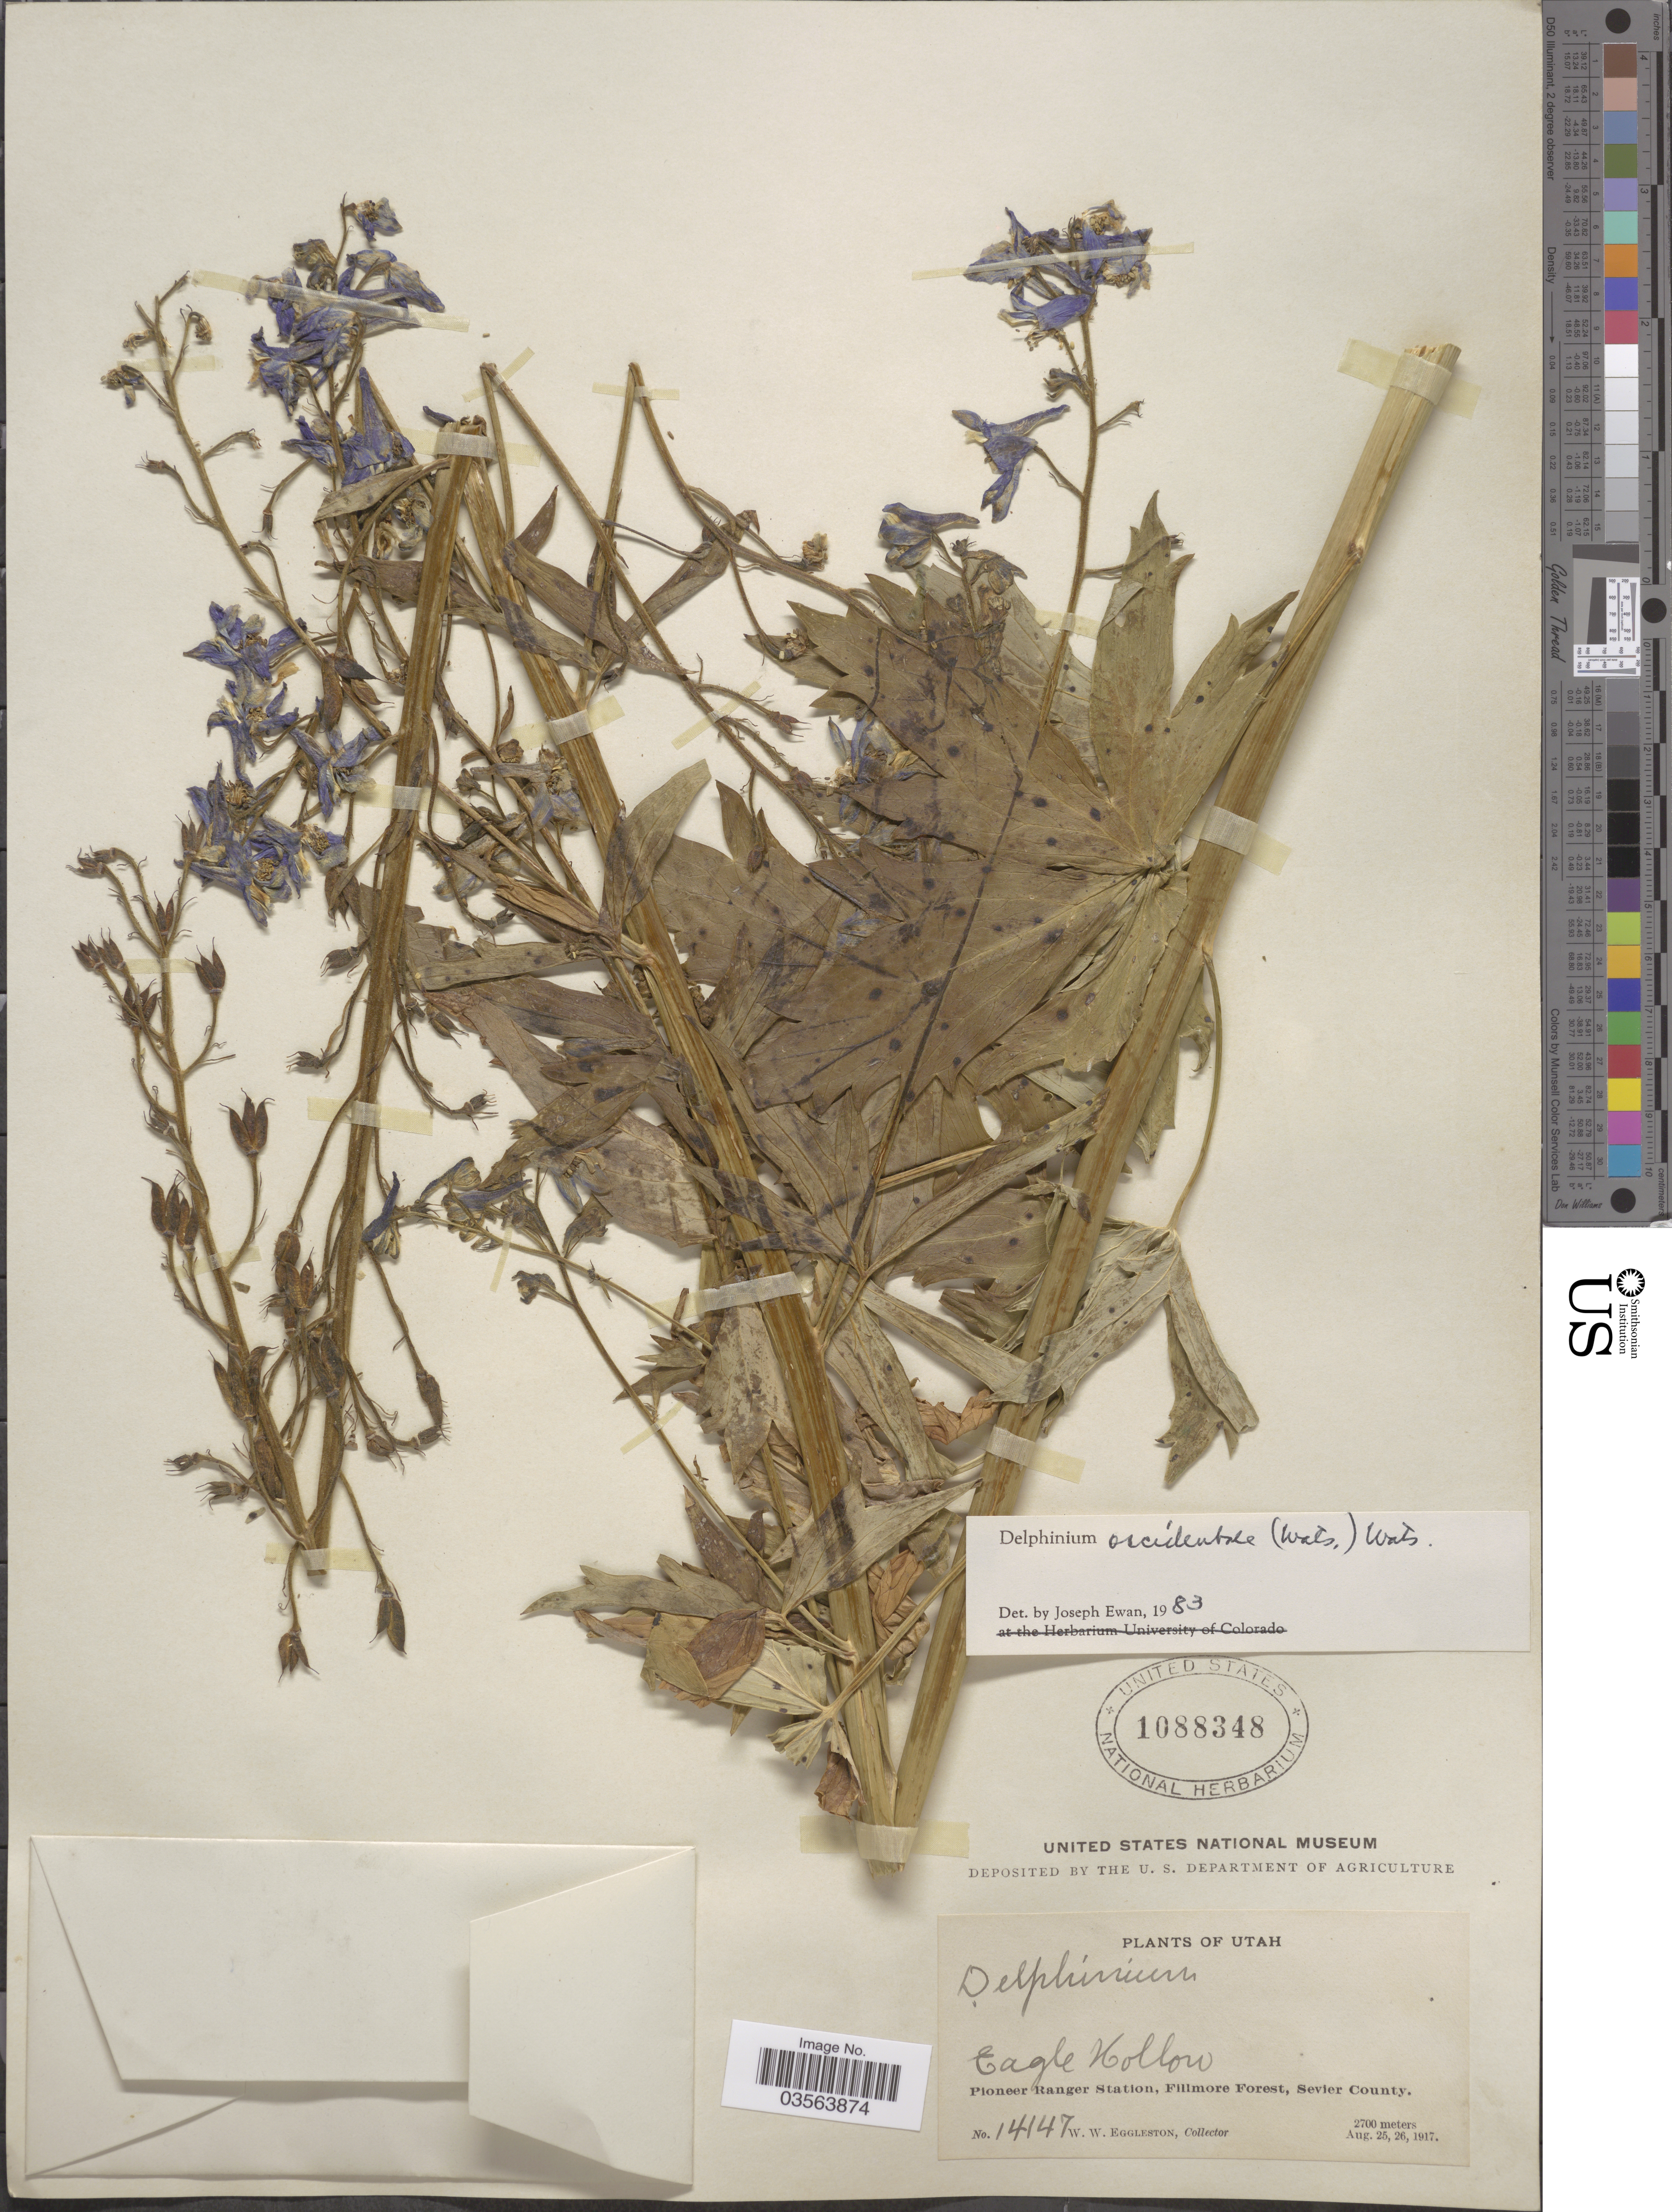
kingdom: Plantae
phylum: Tracheophyta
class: Magnoliopsida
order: Ranunculales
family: Ranunculaceae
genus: Delphinium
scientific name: Delphinium x occidentale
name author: (S. Watson) S. Watson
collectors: W. W. Eggleston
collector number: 14147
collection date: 1917-08-25/1917-08-26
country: United States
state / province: Utah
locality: Eagle Hollow. Pioneer Ranger Station, Fillmore Forest, Sevier County.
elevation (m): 2700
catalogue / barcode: US 1088348